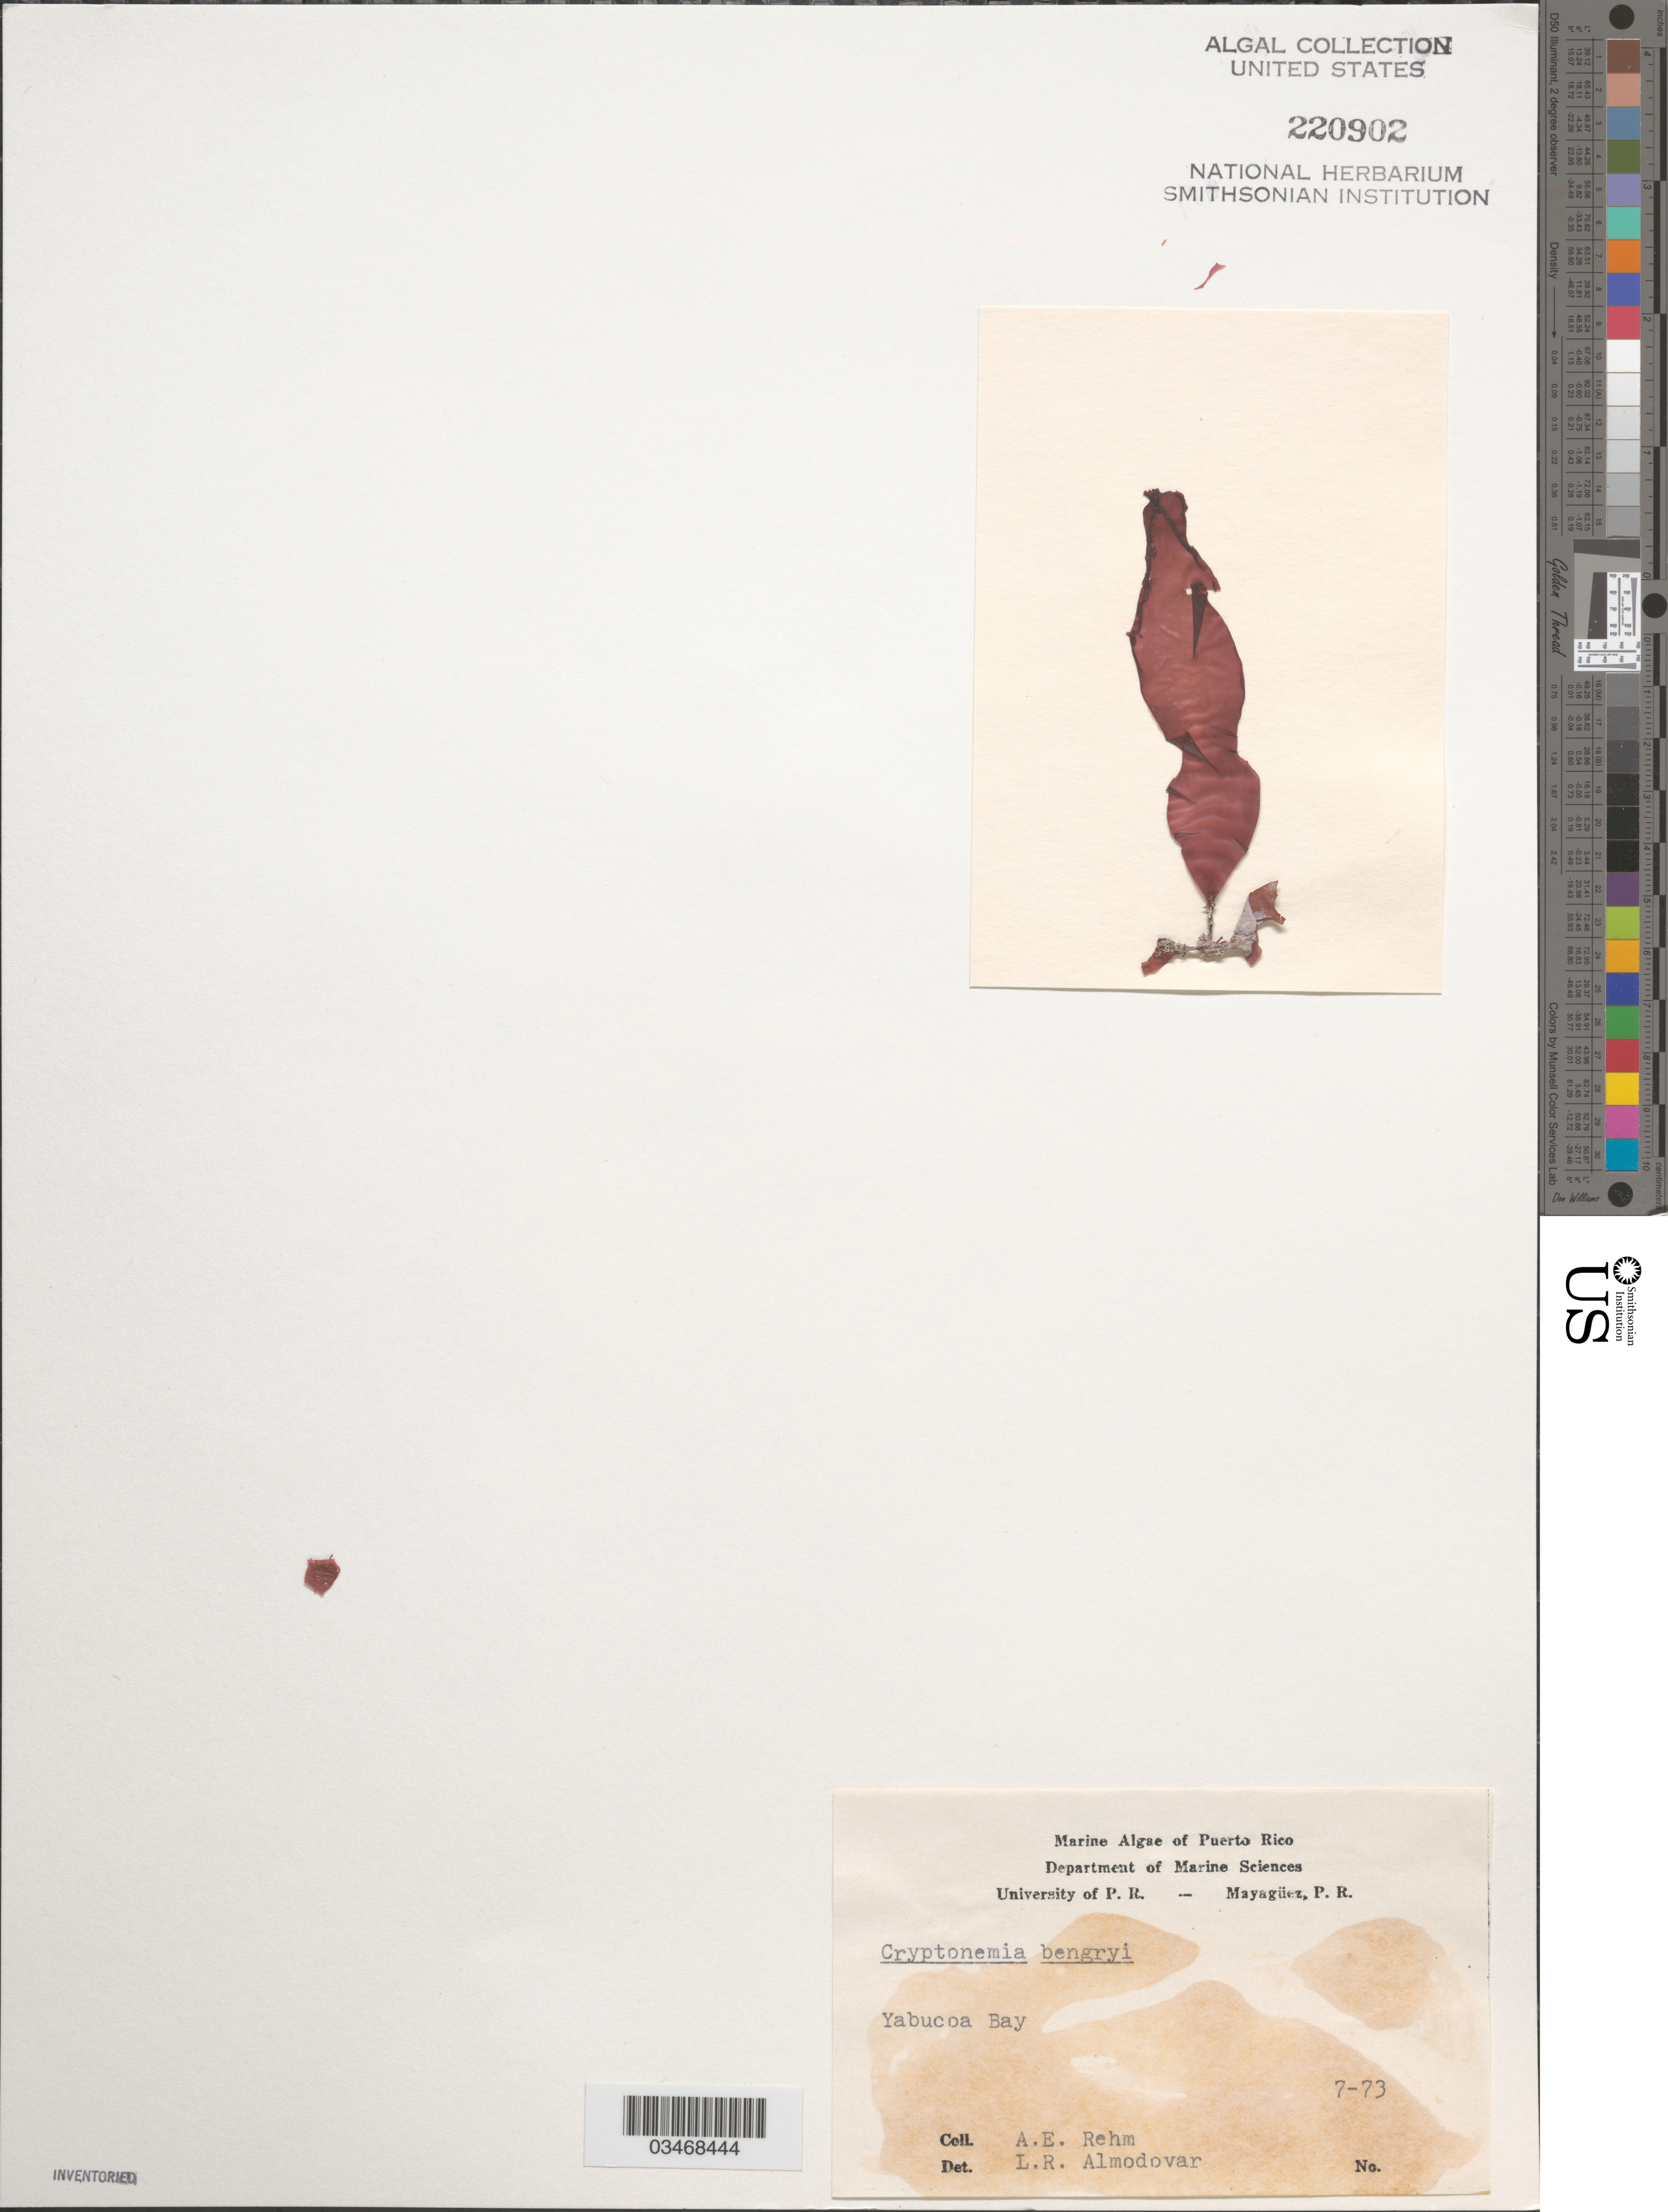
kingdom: Plantae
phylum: Rhodophyta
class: Florideophyceae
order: Halymeniales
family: Halymeniaceae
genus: Cryptonemia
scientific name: Cryptonemia bengryi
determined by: Almodovar, L. R.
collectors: A. Rehm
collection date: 1973-07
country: Puerto Rico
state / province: Yabucoa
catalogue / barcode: US 220902